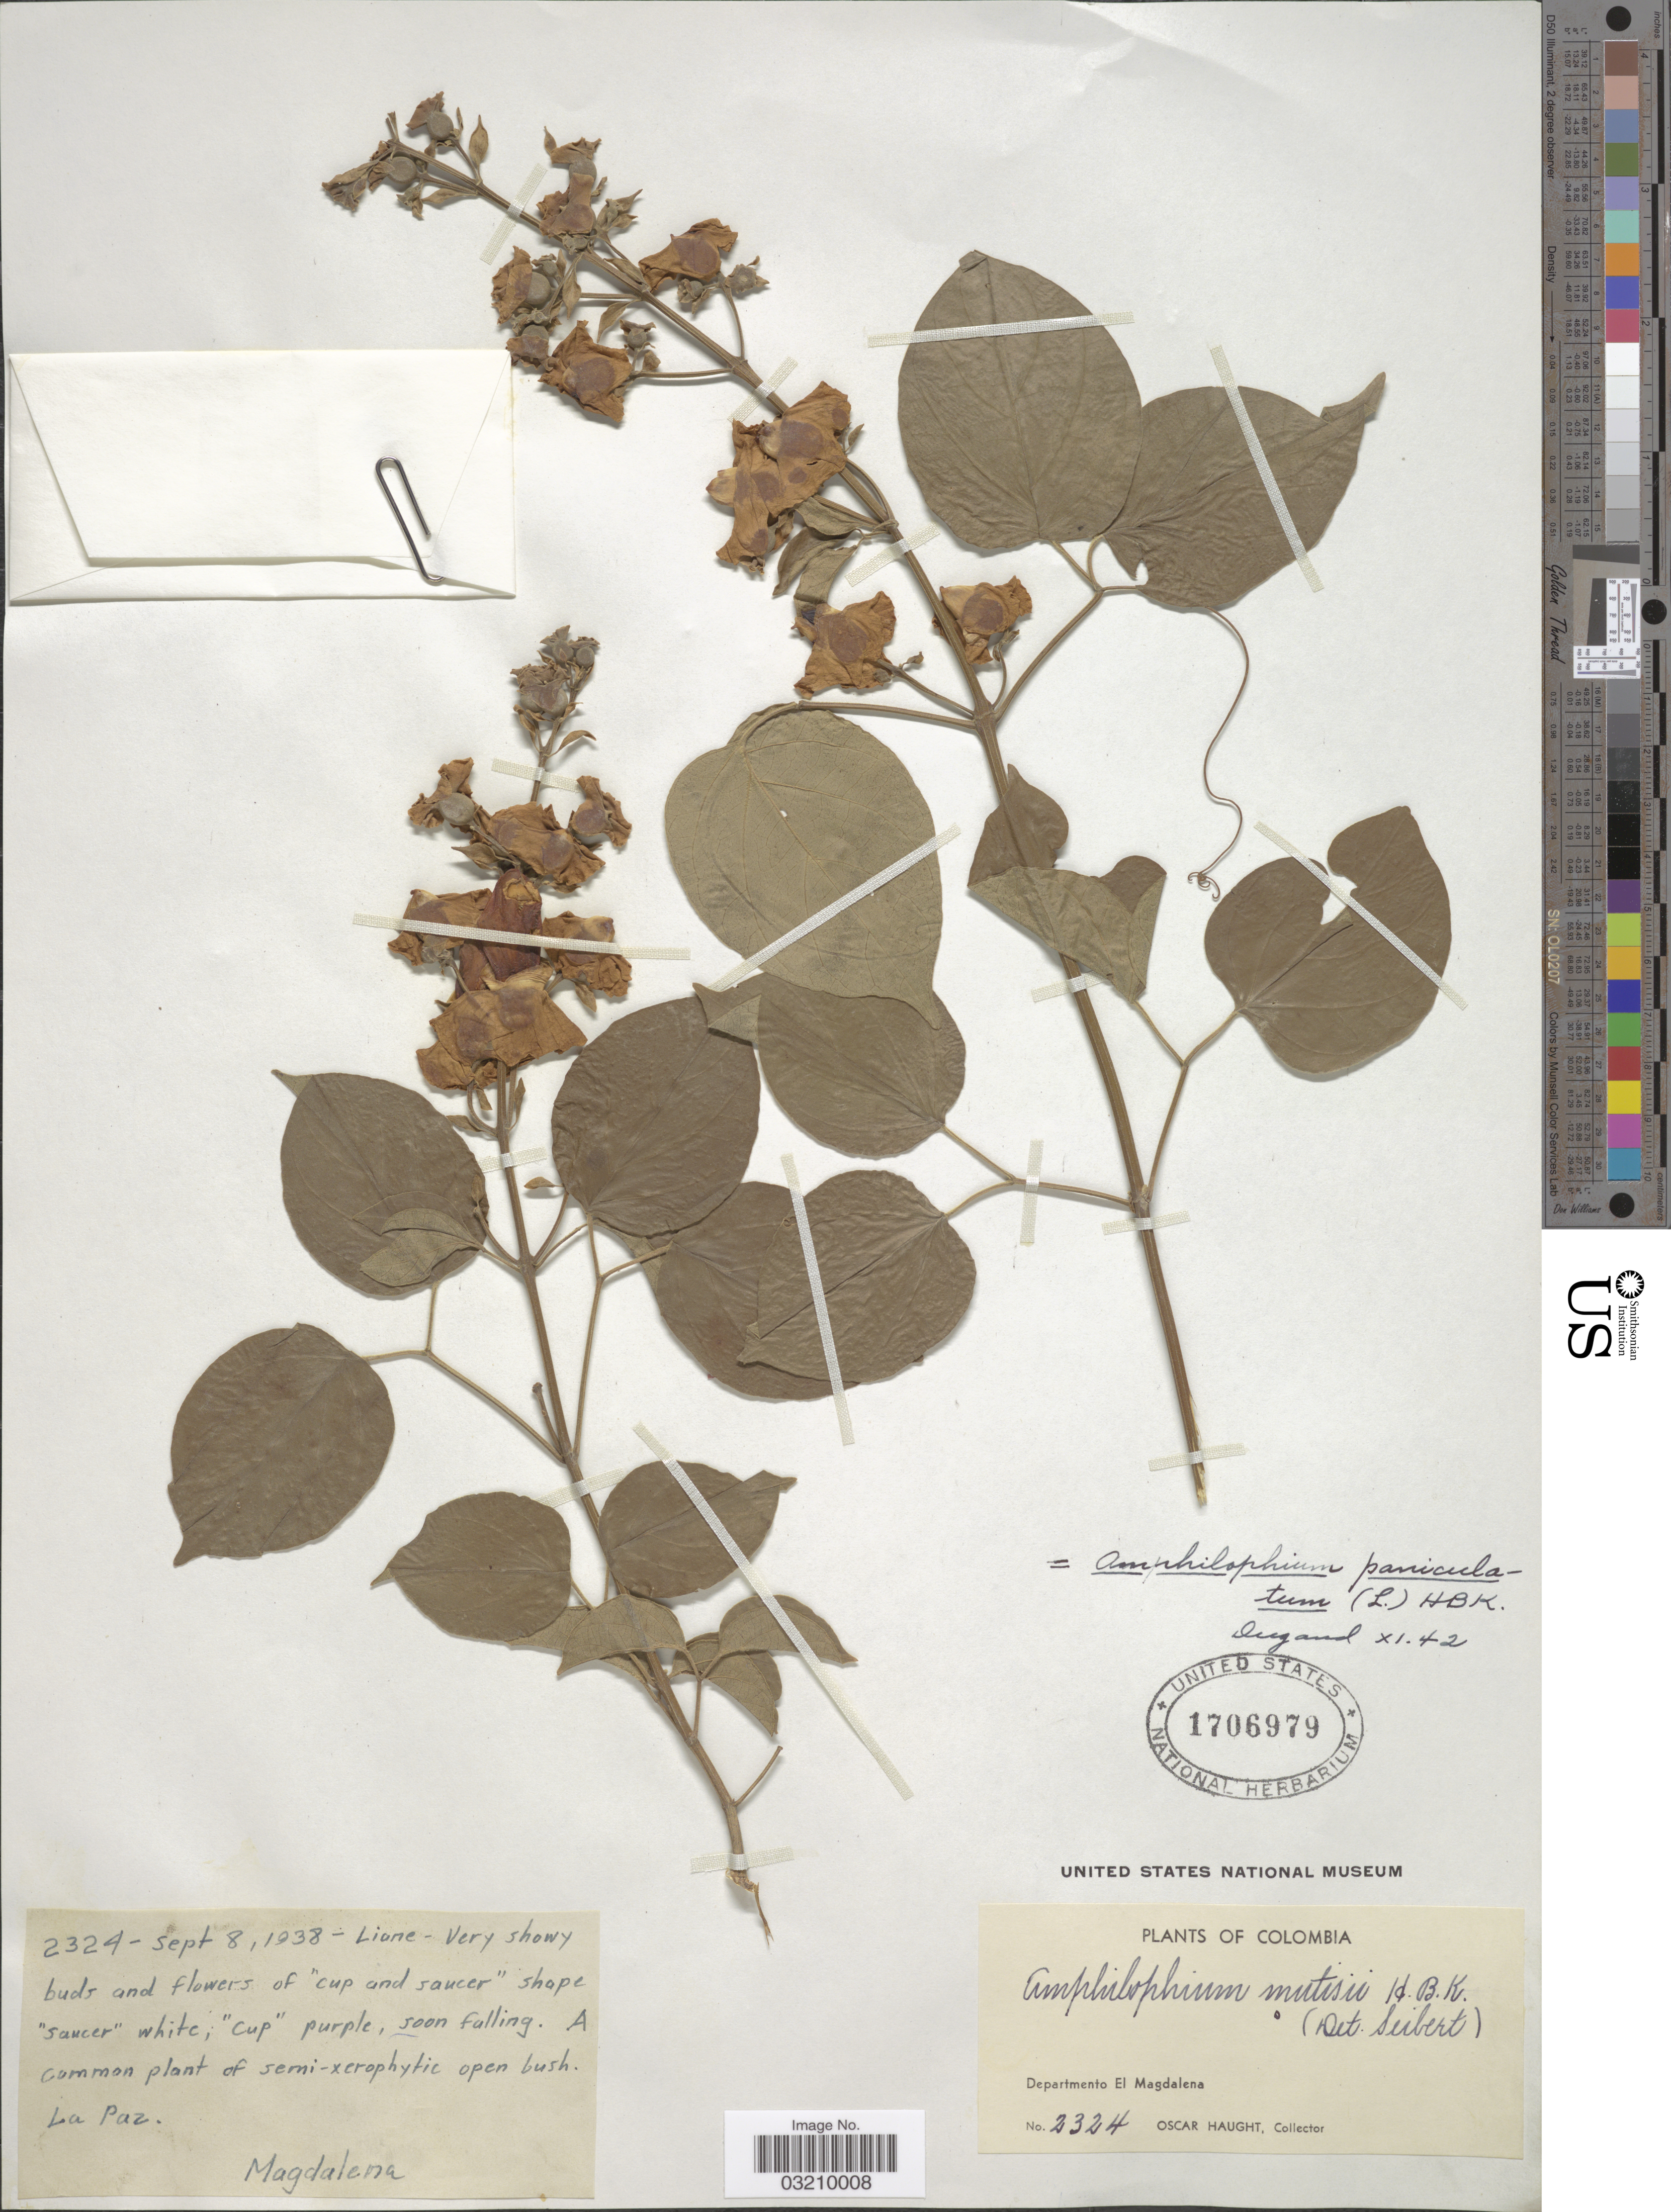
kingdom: Plantae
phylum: Tracheophyta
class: Magnoliopsida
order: Lamiales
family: Bignoniaceae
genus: Amphilophium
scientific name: Amphilophium paniculatum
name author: (L.) Kunth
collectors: O. L. Haught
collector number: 2324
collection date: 1938-09-08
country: Colombia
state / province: Magdalena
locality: Departamento El Magdalena. La Paz.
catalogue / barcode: US 1706979